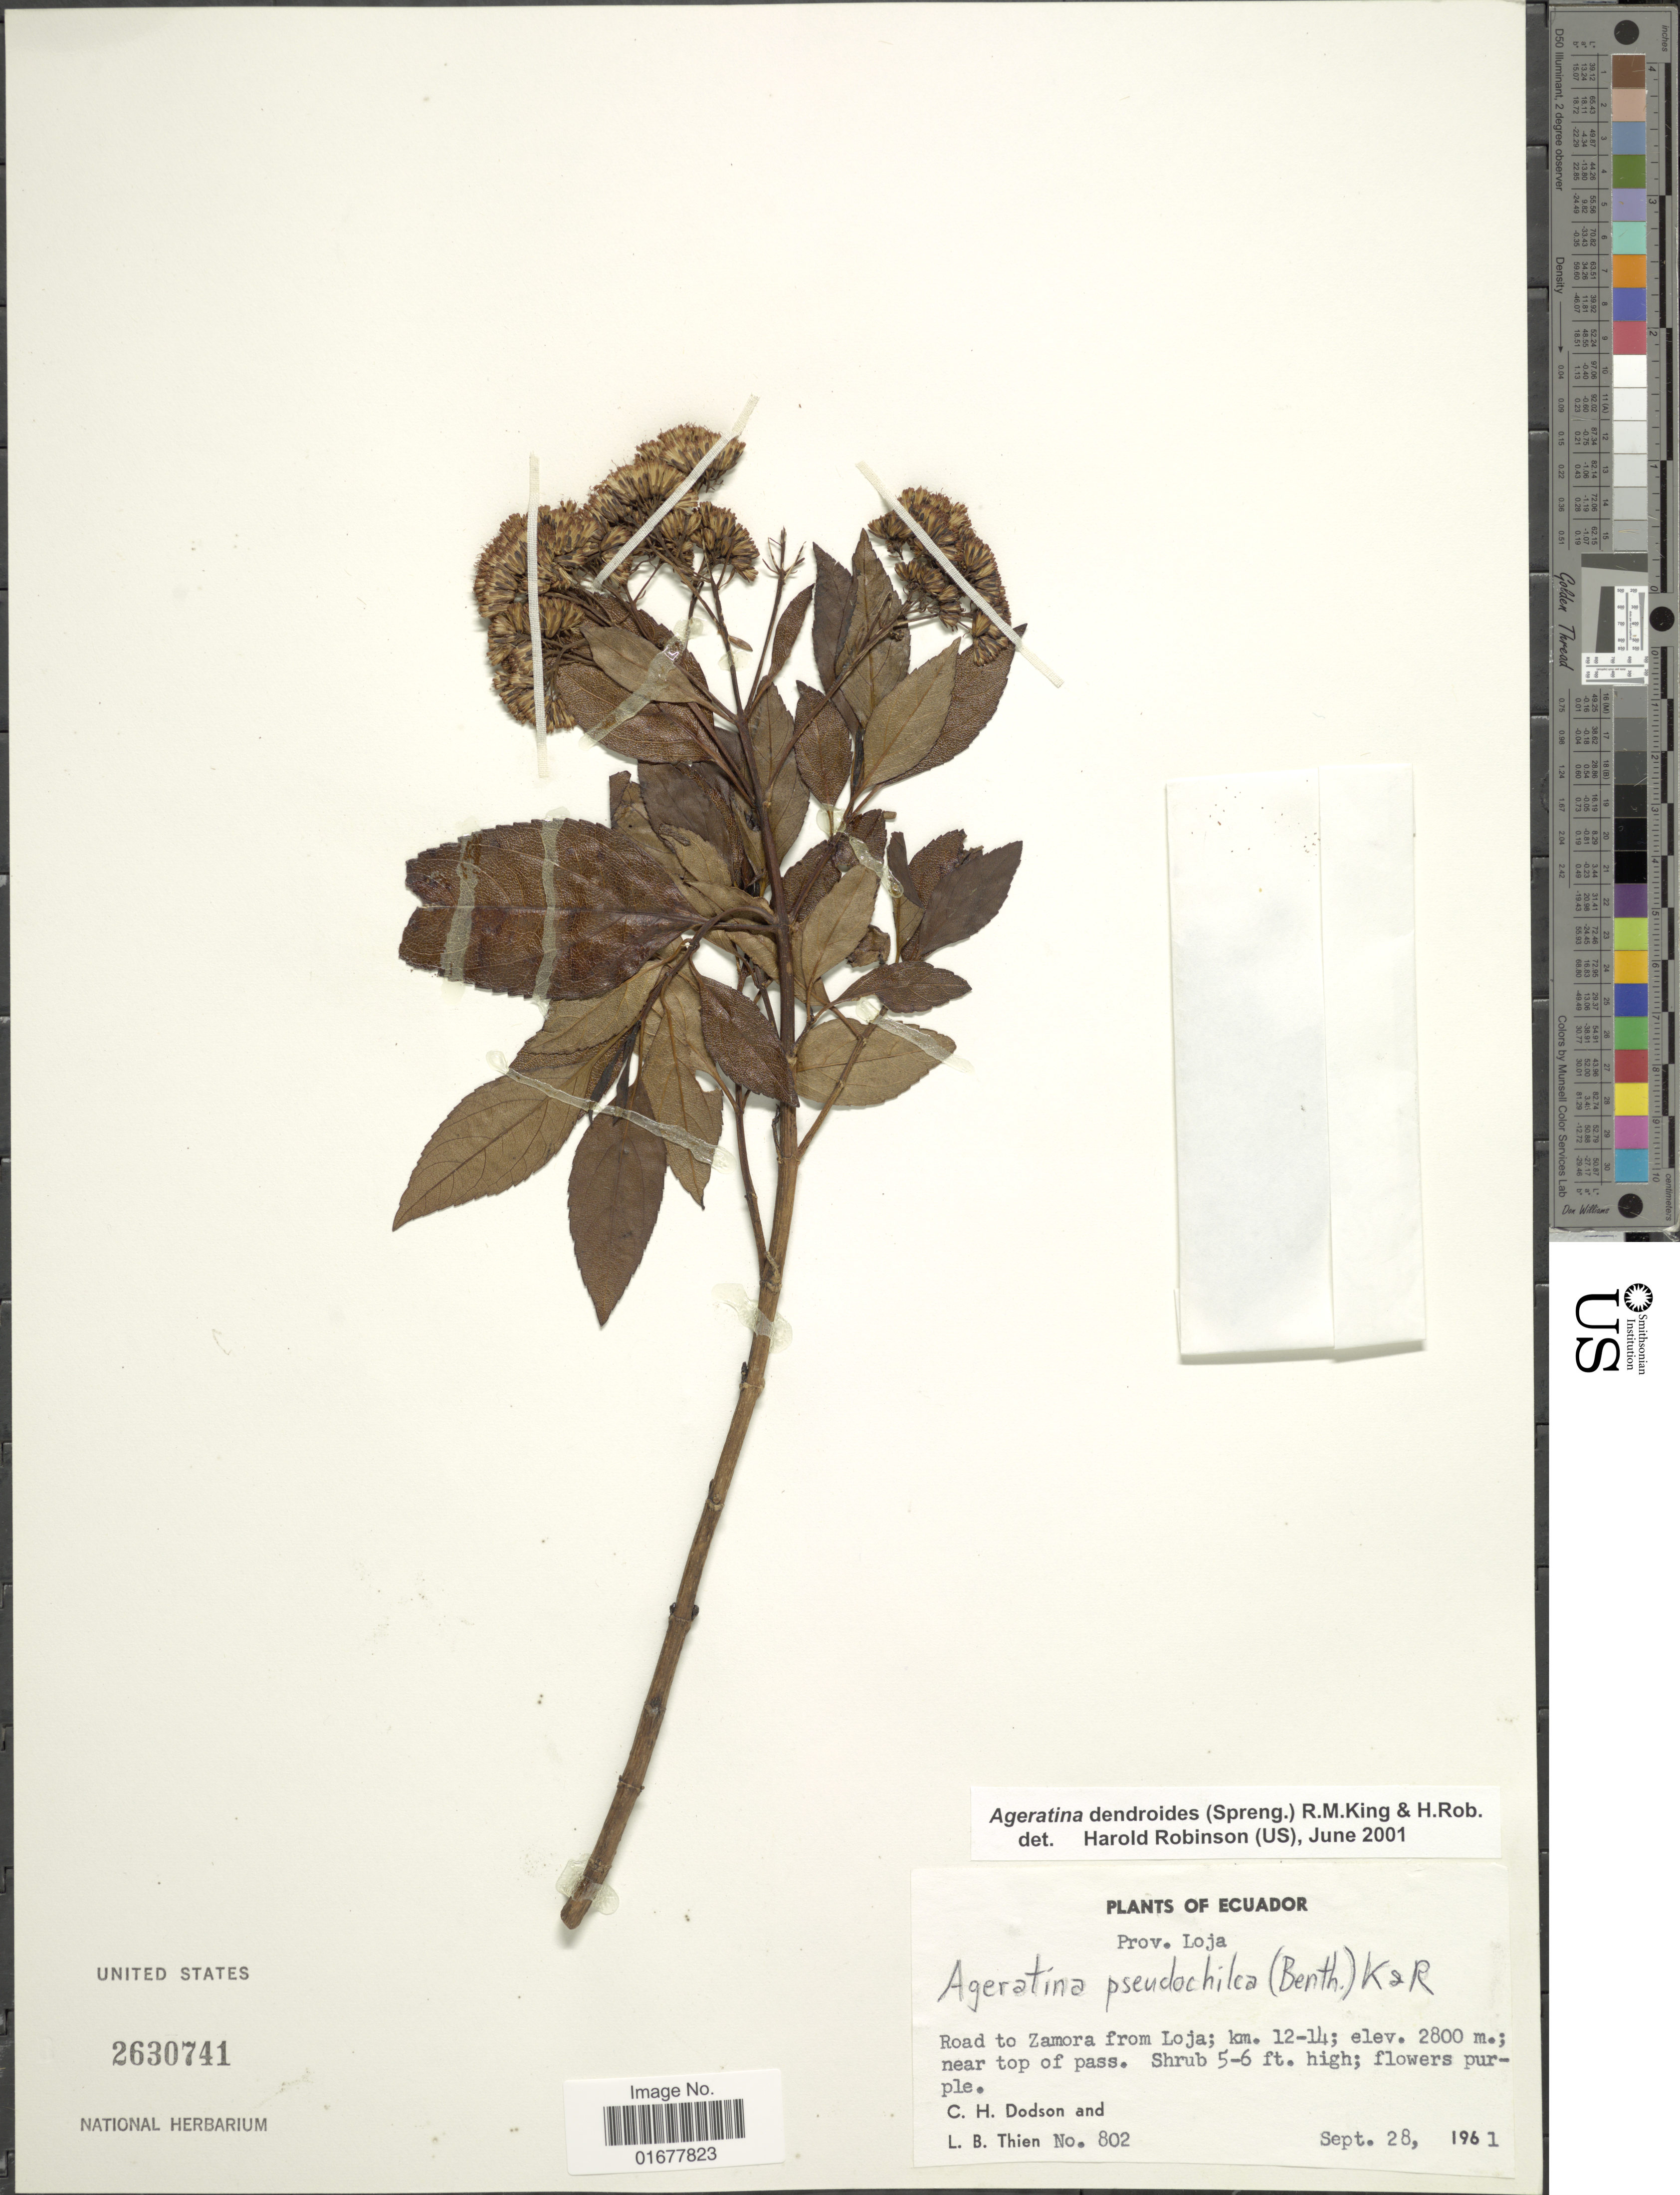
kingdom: Plantae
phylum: Tracheophyta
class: Magnoliopsida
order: Asterales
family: Asteraceae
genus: Ageratina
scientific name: Ageratina dendroides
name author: (Spreng.) R.M. King & H. Rob.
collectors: C. H. Dodson & L. Thien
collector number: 802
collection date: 1961-09-28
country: Ecuador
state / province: Loja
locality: Prov. Loja, Road to Zamora from Loja; km 12-14, near top of pass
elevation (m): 2800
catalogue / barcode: US 2630741